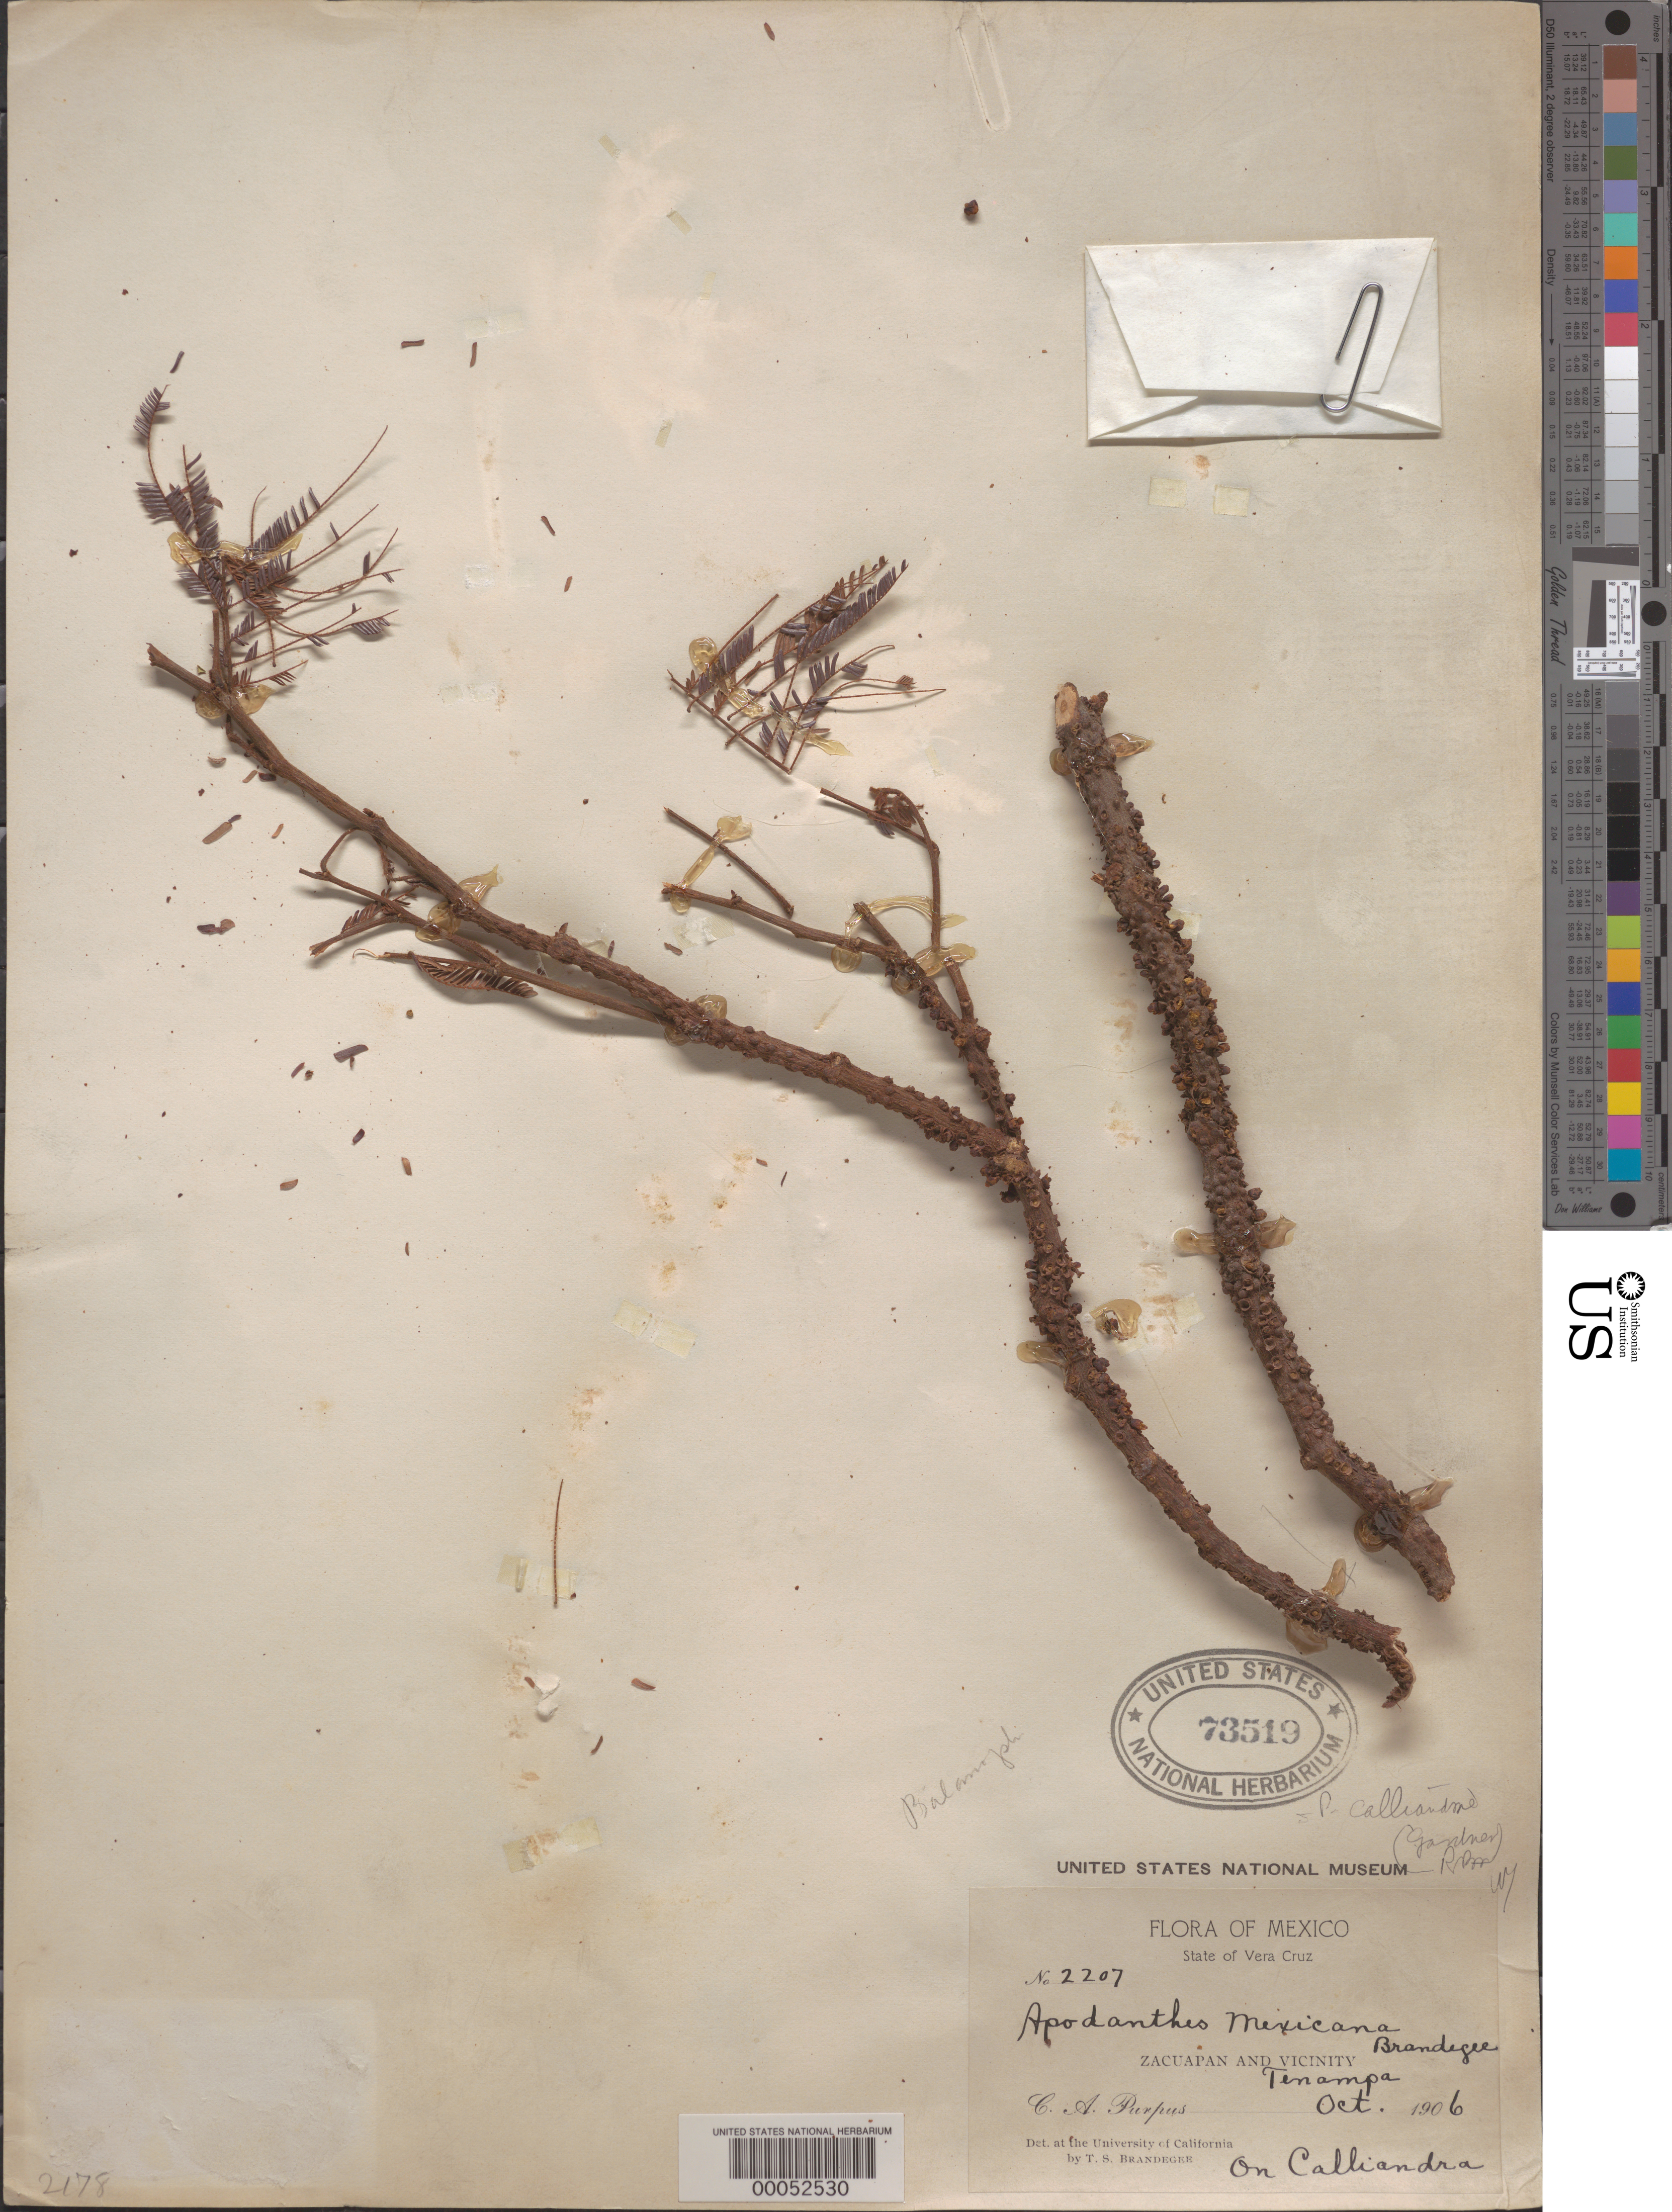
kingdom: Plantae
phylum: Tracheophyta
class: Magnoliopsida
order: Cucurbitales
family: Apodanthaceae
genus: Pilostyles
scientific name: Pilostyles calliandrae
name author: (Gardner) R. Br.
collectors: C. A. Purpus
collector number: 2207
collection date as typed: Oct 1906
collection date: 1906-10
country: Mexico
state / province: Veracruz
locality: Zacuapan and vicinity, tenampa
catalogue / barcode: US 73519